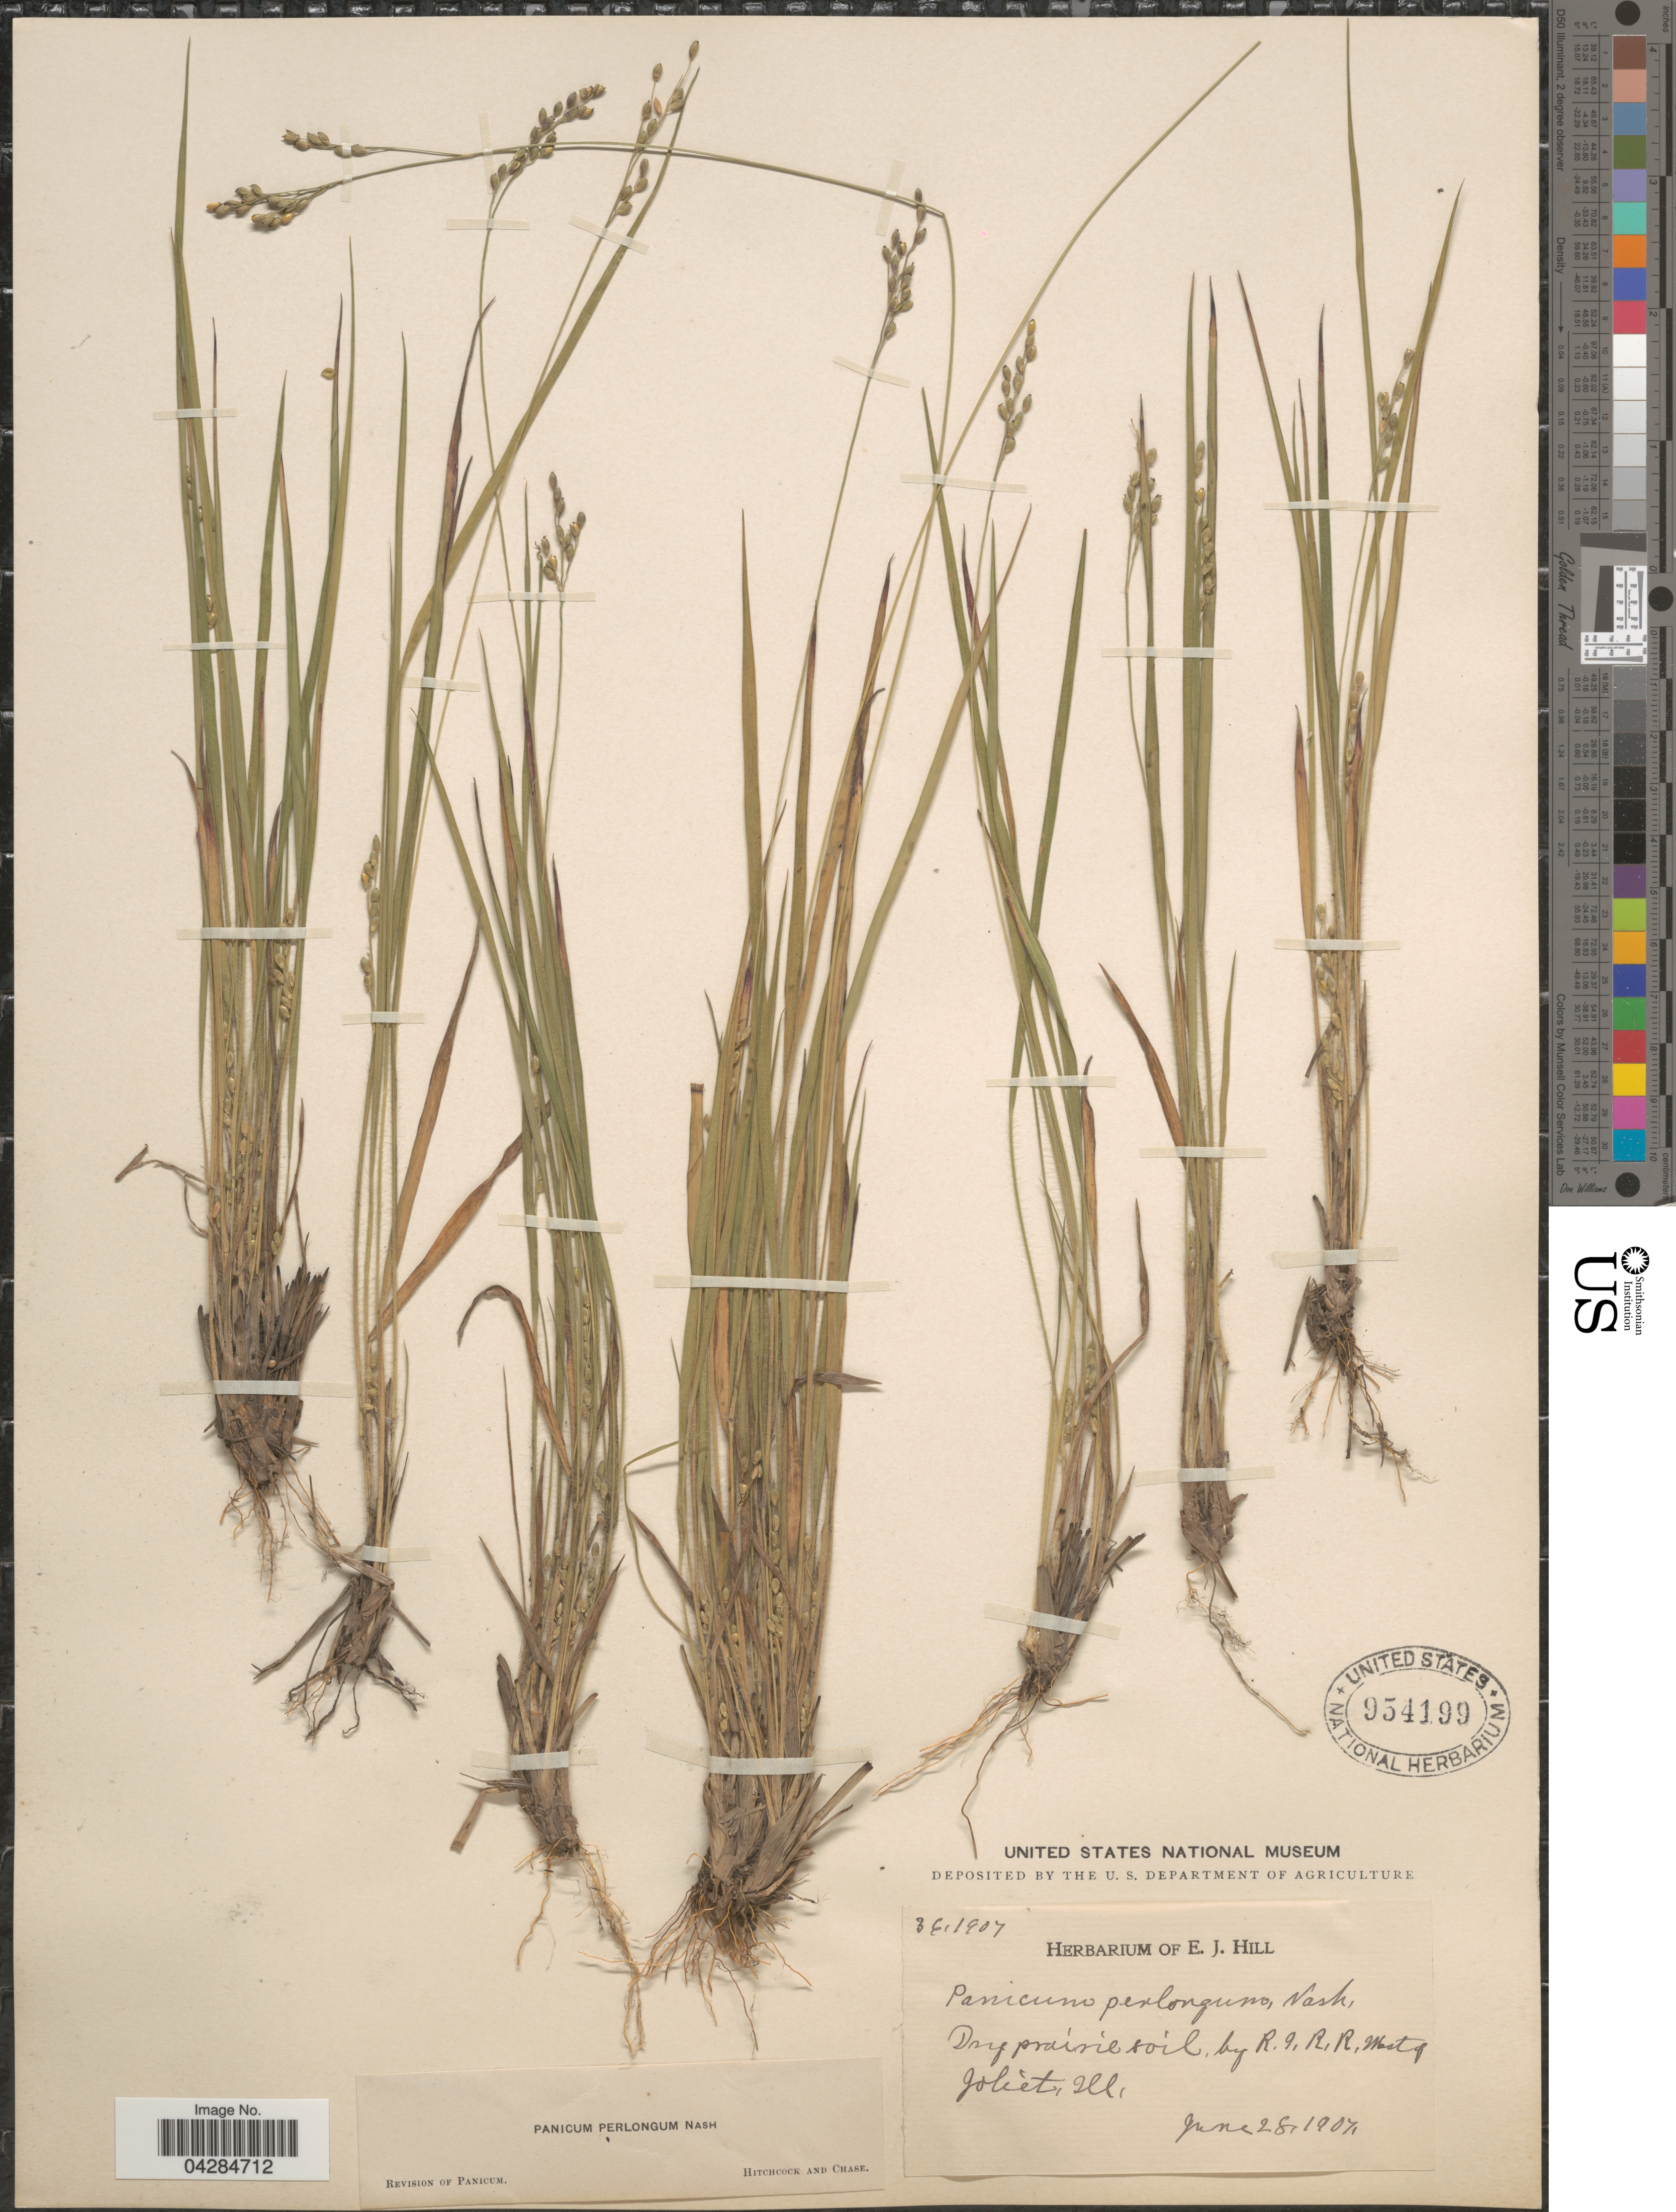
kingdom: Plantae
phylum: Tracheophyta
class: Liliopsida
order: Poales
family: Poaceae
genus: Dichanthelium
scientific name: Dichanthelium perlongum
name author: (Nash) Freckmann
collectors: Ex herb. E. J. Hill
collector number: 36,1907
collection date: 1907-06-28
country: United States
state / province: Illinois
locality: Dry prairie soil by R.I.R.R. West of Joliet.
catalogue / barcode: US 954199